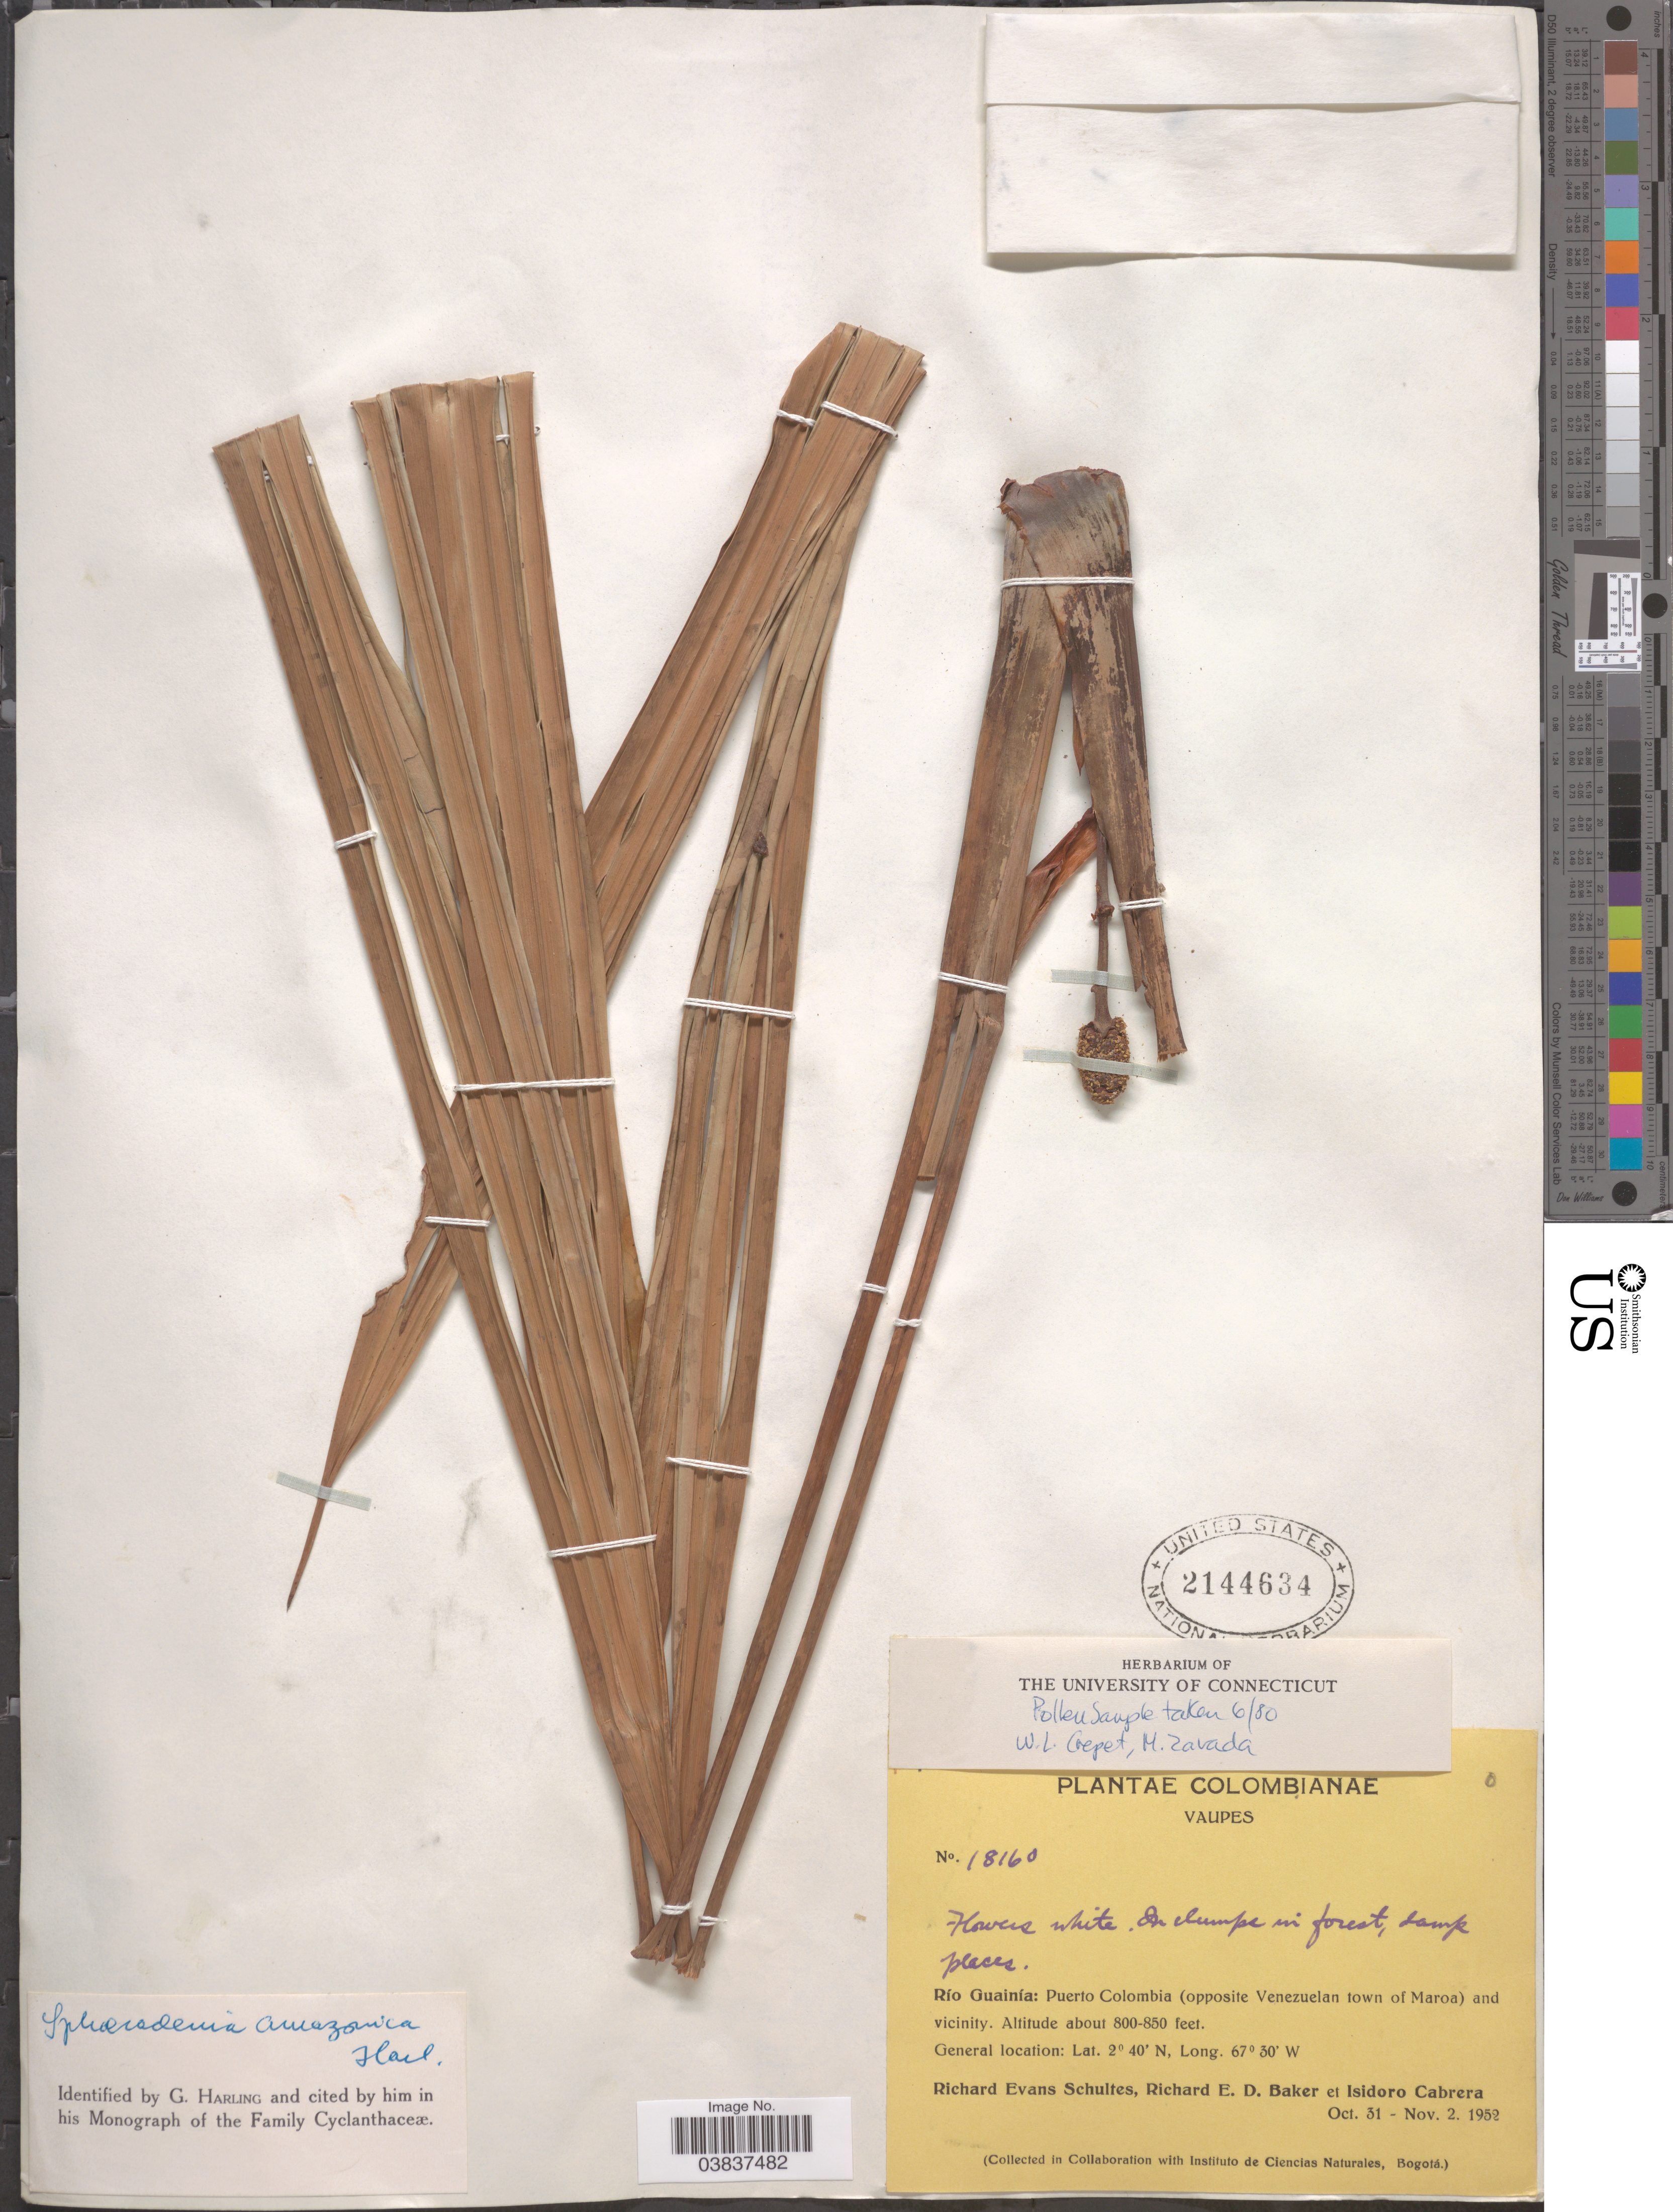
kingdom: Plantae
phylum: Tracheophyta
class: Liliopsida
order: Pandanales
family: Cyclanthaceae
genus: Sphaeradenia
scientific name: Sphaeradenia amazonica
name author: Harling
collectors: R. E. Schultes, R. E. D. Baker & I. Cabrera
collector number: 18160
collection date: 1952-10-31/1952-11-02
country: Colombia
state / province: Vaupés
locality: Río Guainía: Puerto Colombia (opposite Venezuelan town of Maroa) and vicinity.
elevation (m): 244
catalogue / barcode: US 2144634